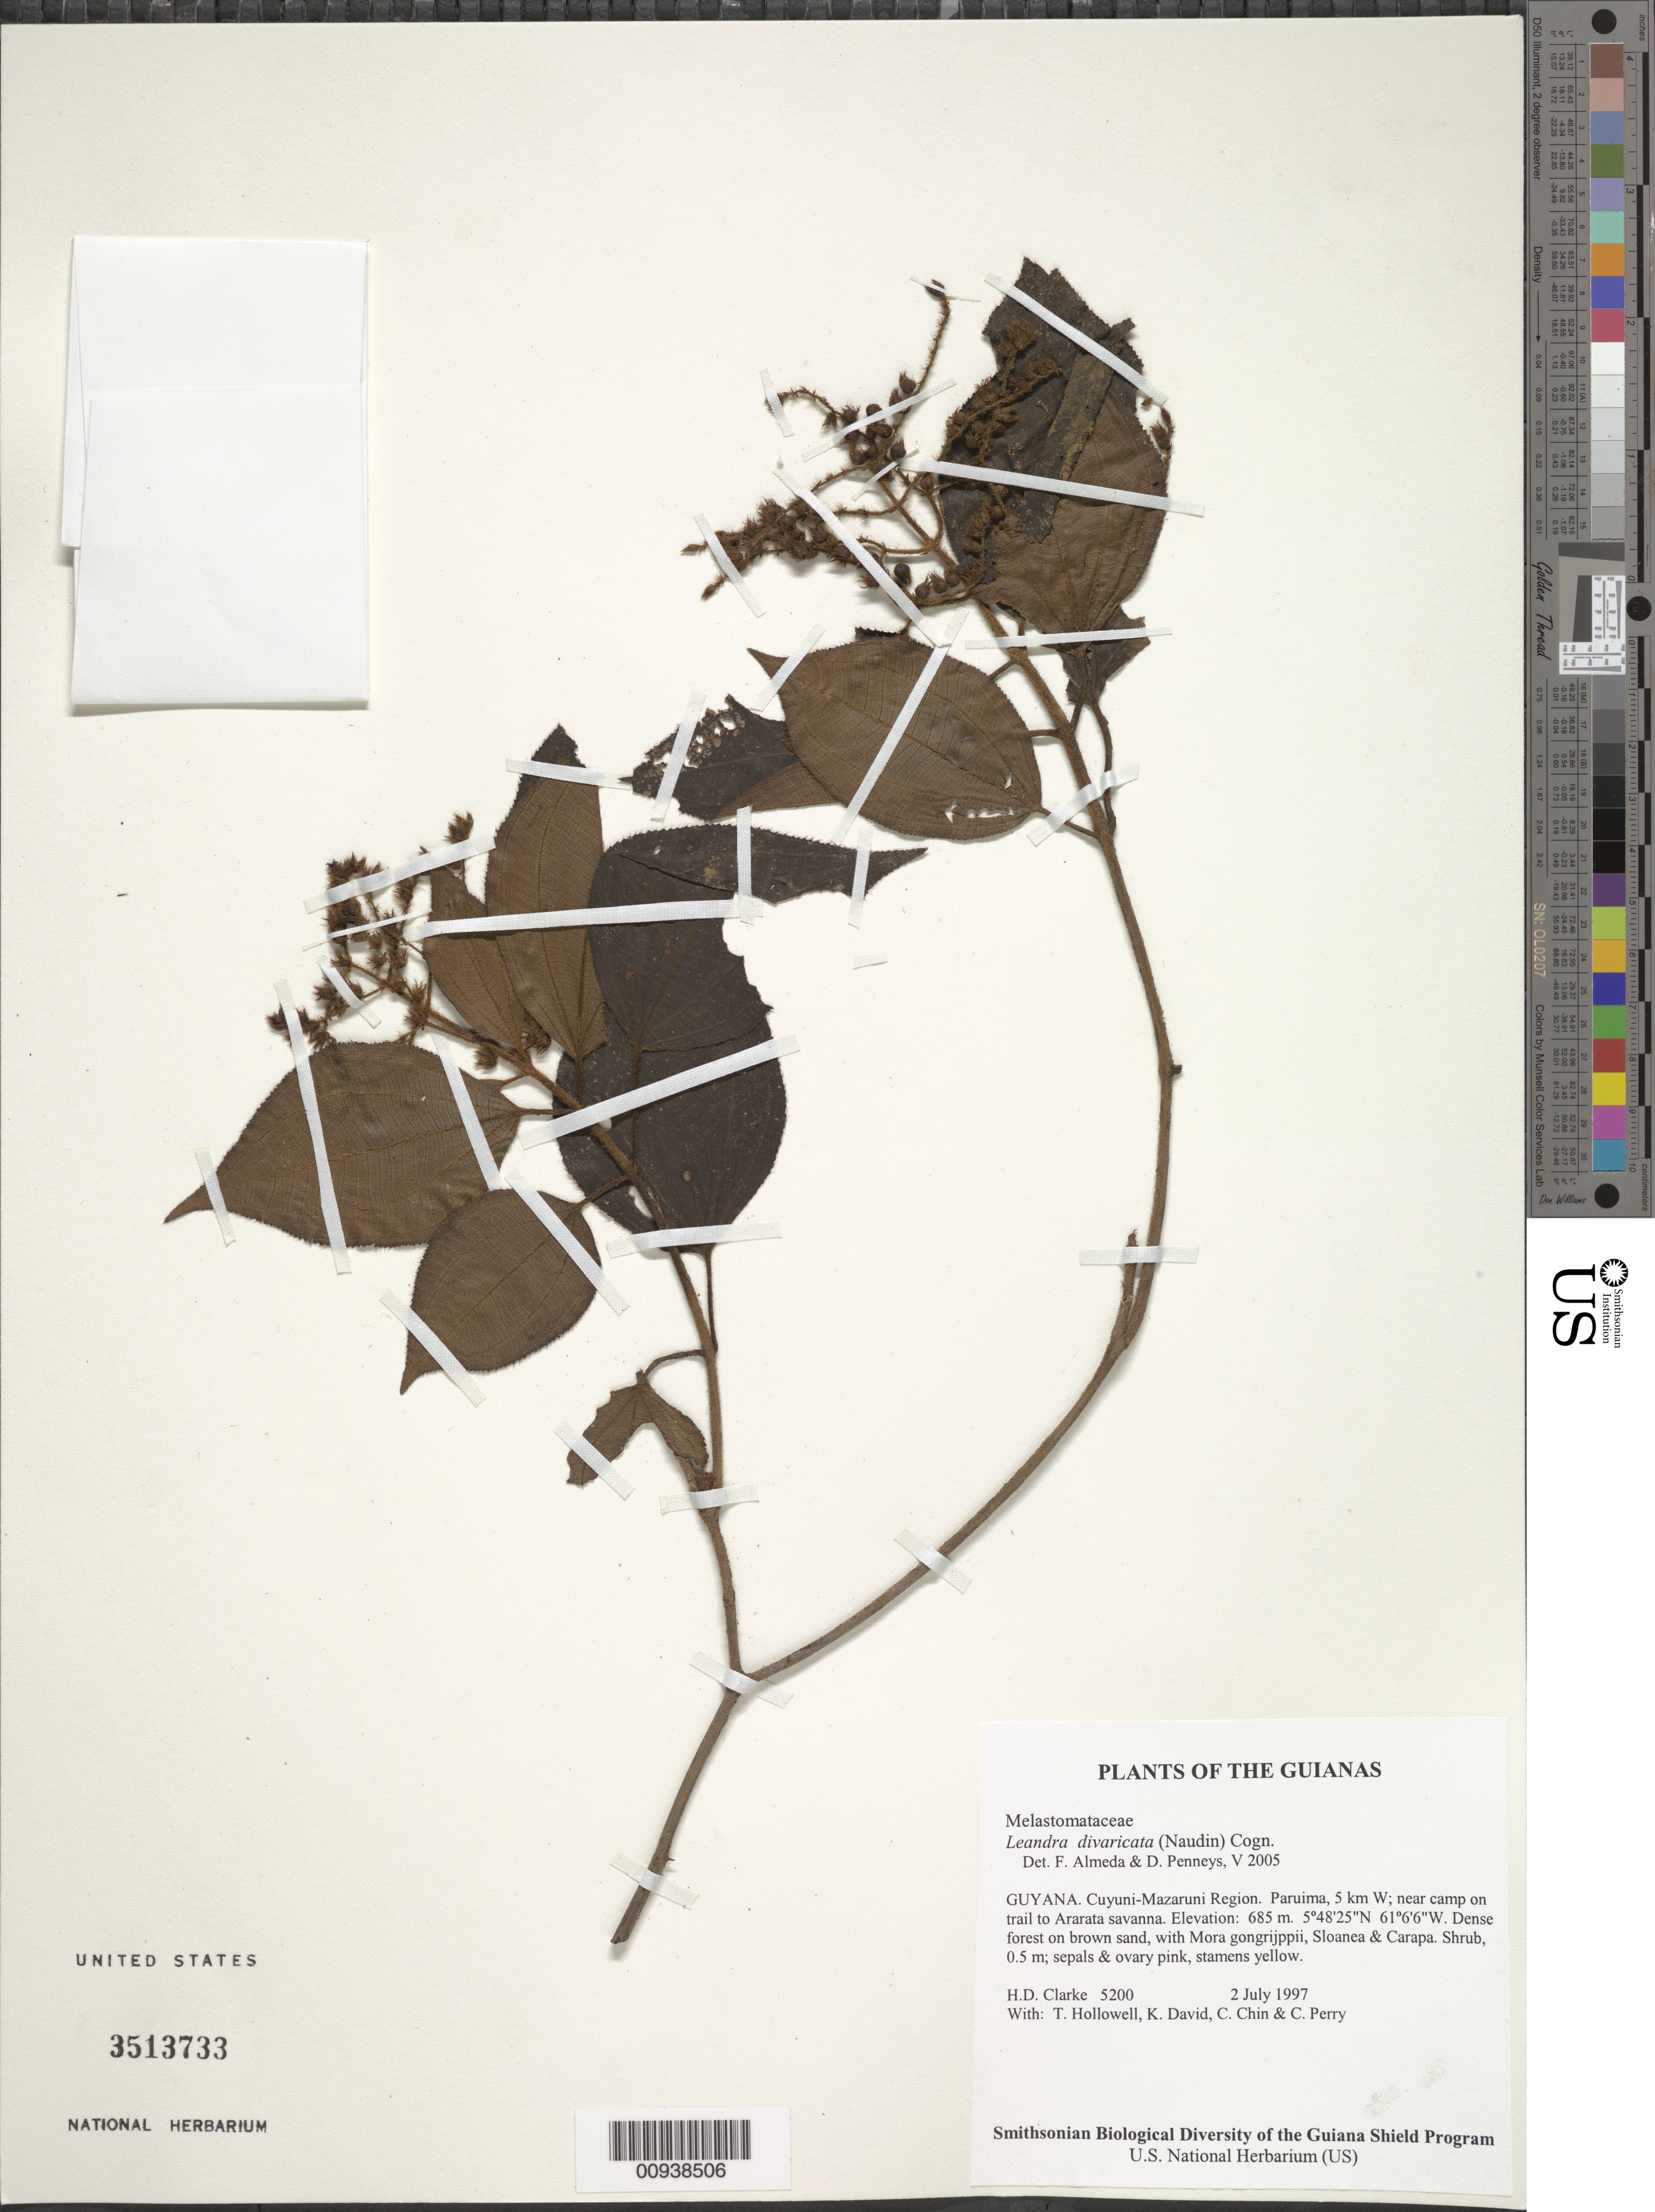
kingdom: Plantae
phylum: Tracheophyta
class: Magnoliopsida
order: Myrtales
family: Melastomataceae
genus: Leandra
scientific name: Leandra divaricata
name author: (Naudin) Cogn.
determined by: Almeda, F.; Penneys, D. S.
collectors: H. D. Clarke, T. Hollowell, K. David, C. Chin & C. Perry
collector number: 5200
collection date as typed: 2 July 1997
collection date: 1997-07-02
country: Guyana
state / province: Cuyuni-Mazaruni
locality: Paruima, 5 km W; near camp on trail to Ararata savanna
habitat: Dense forest on brown sand, with Mora gongrijppii, Sloanea & Carapa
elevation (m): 685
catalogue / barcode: US 3513733